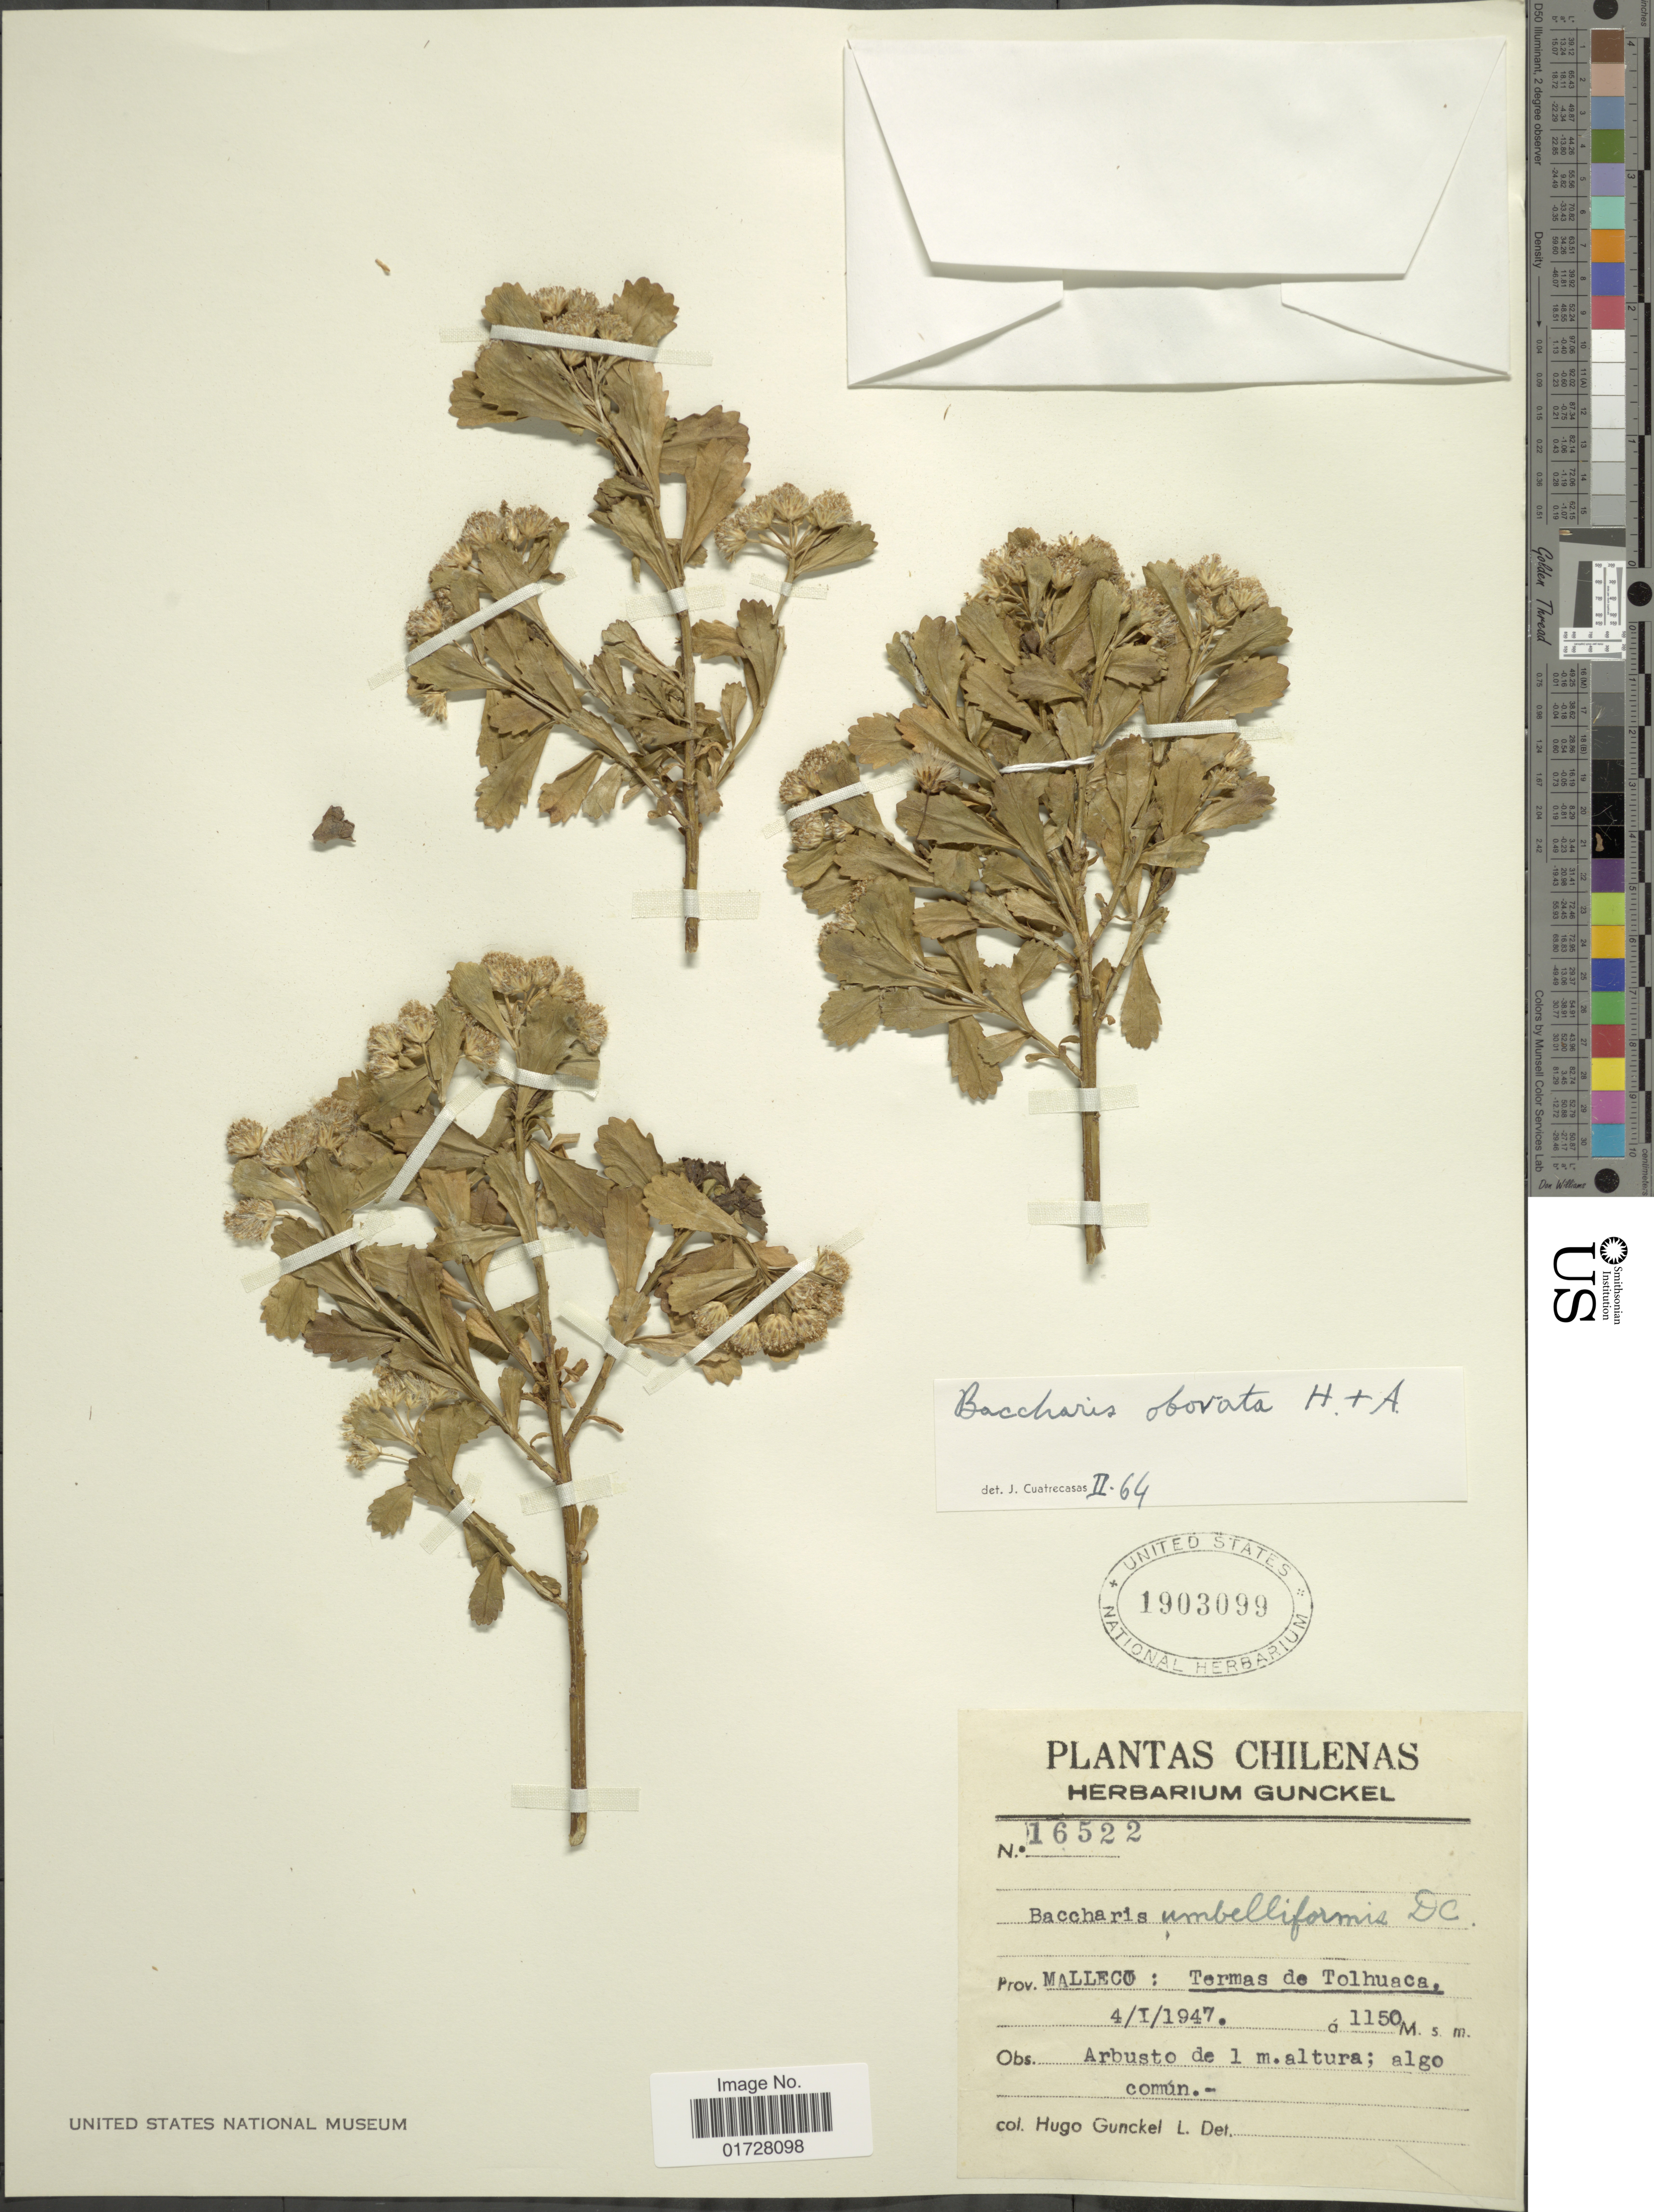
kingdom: Plantae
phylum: Tracheophyta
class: Magnoliopsida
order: Asterales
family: Asteraceae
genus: Baccharis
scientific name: Baccharis concava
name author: (Ruiz & Pav.) Pers.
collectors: H. Gunckel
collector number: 16522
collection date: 1947-01-04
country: Chile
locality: Prov. Malleco, Termas de Tolhuaca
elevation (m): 1150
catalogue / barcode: US 1903099